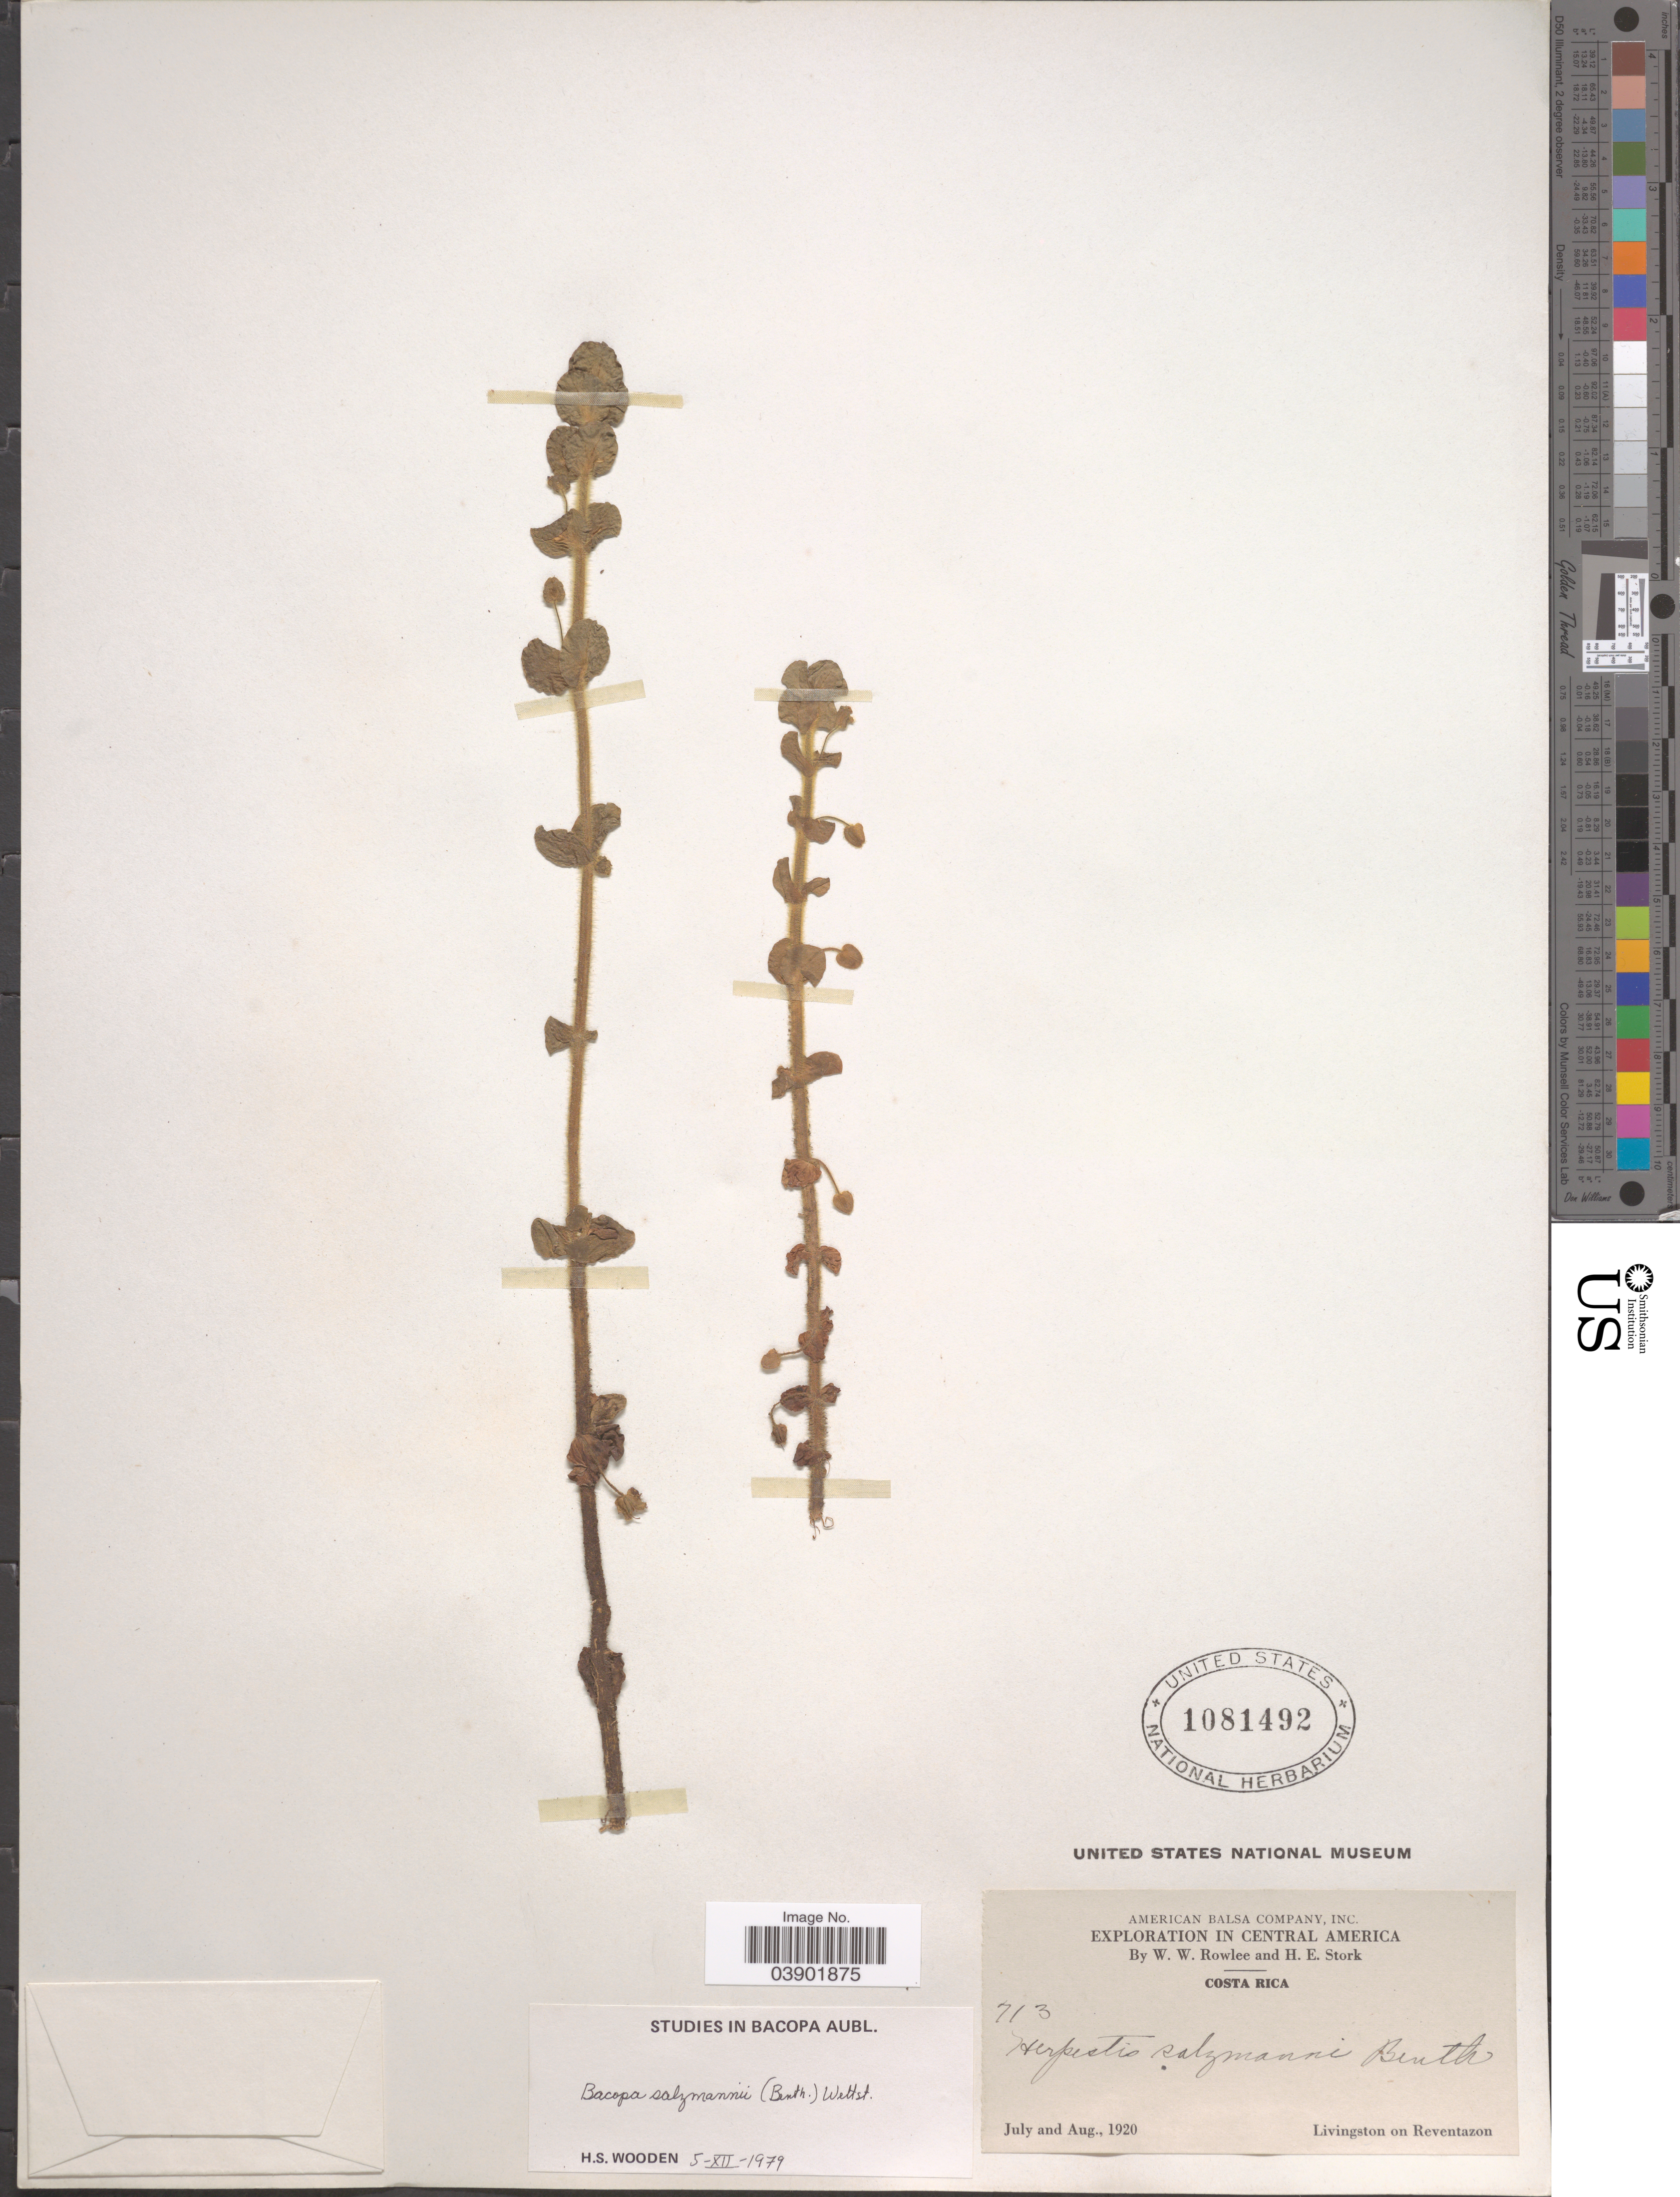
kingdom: Plantae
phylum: Tracheophyta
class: Magnoliopsida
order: Lamiales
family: Plantaginaceae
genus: Bacopa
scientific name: Bacopa salzmannii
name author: (Benth.) Wettst. ex Edwall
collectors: W. W. Rowlee & H. E. Stork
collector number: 713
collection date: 1920-07/1920-08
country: Costa Rica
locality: Livingston on Reventazon.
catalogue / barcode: US 1081492